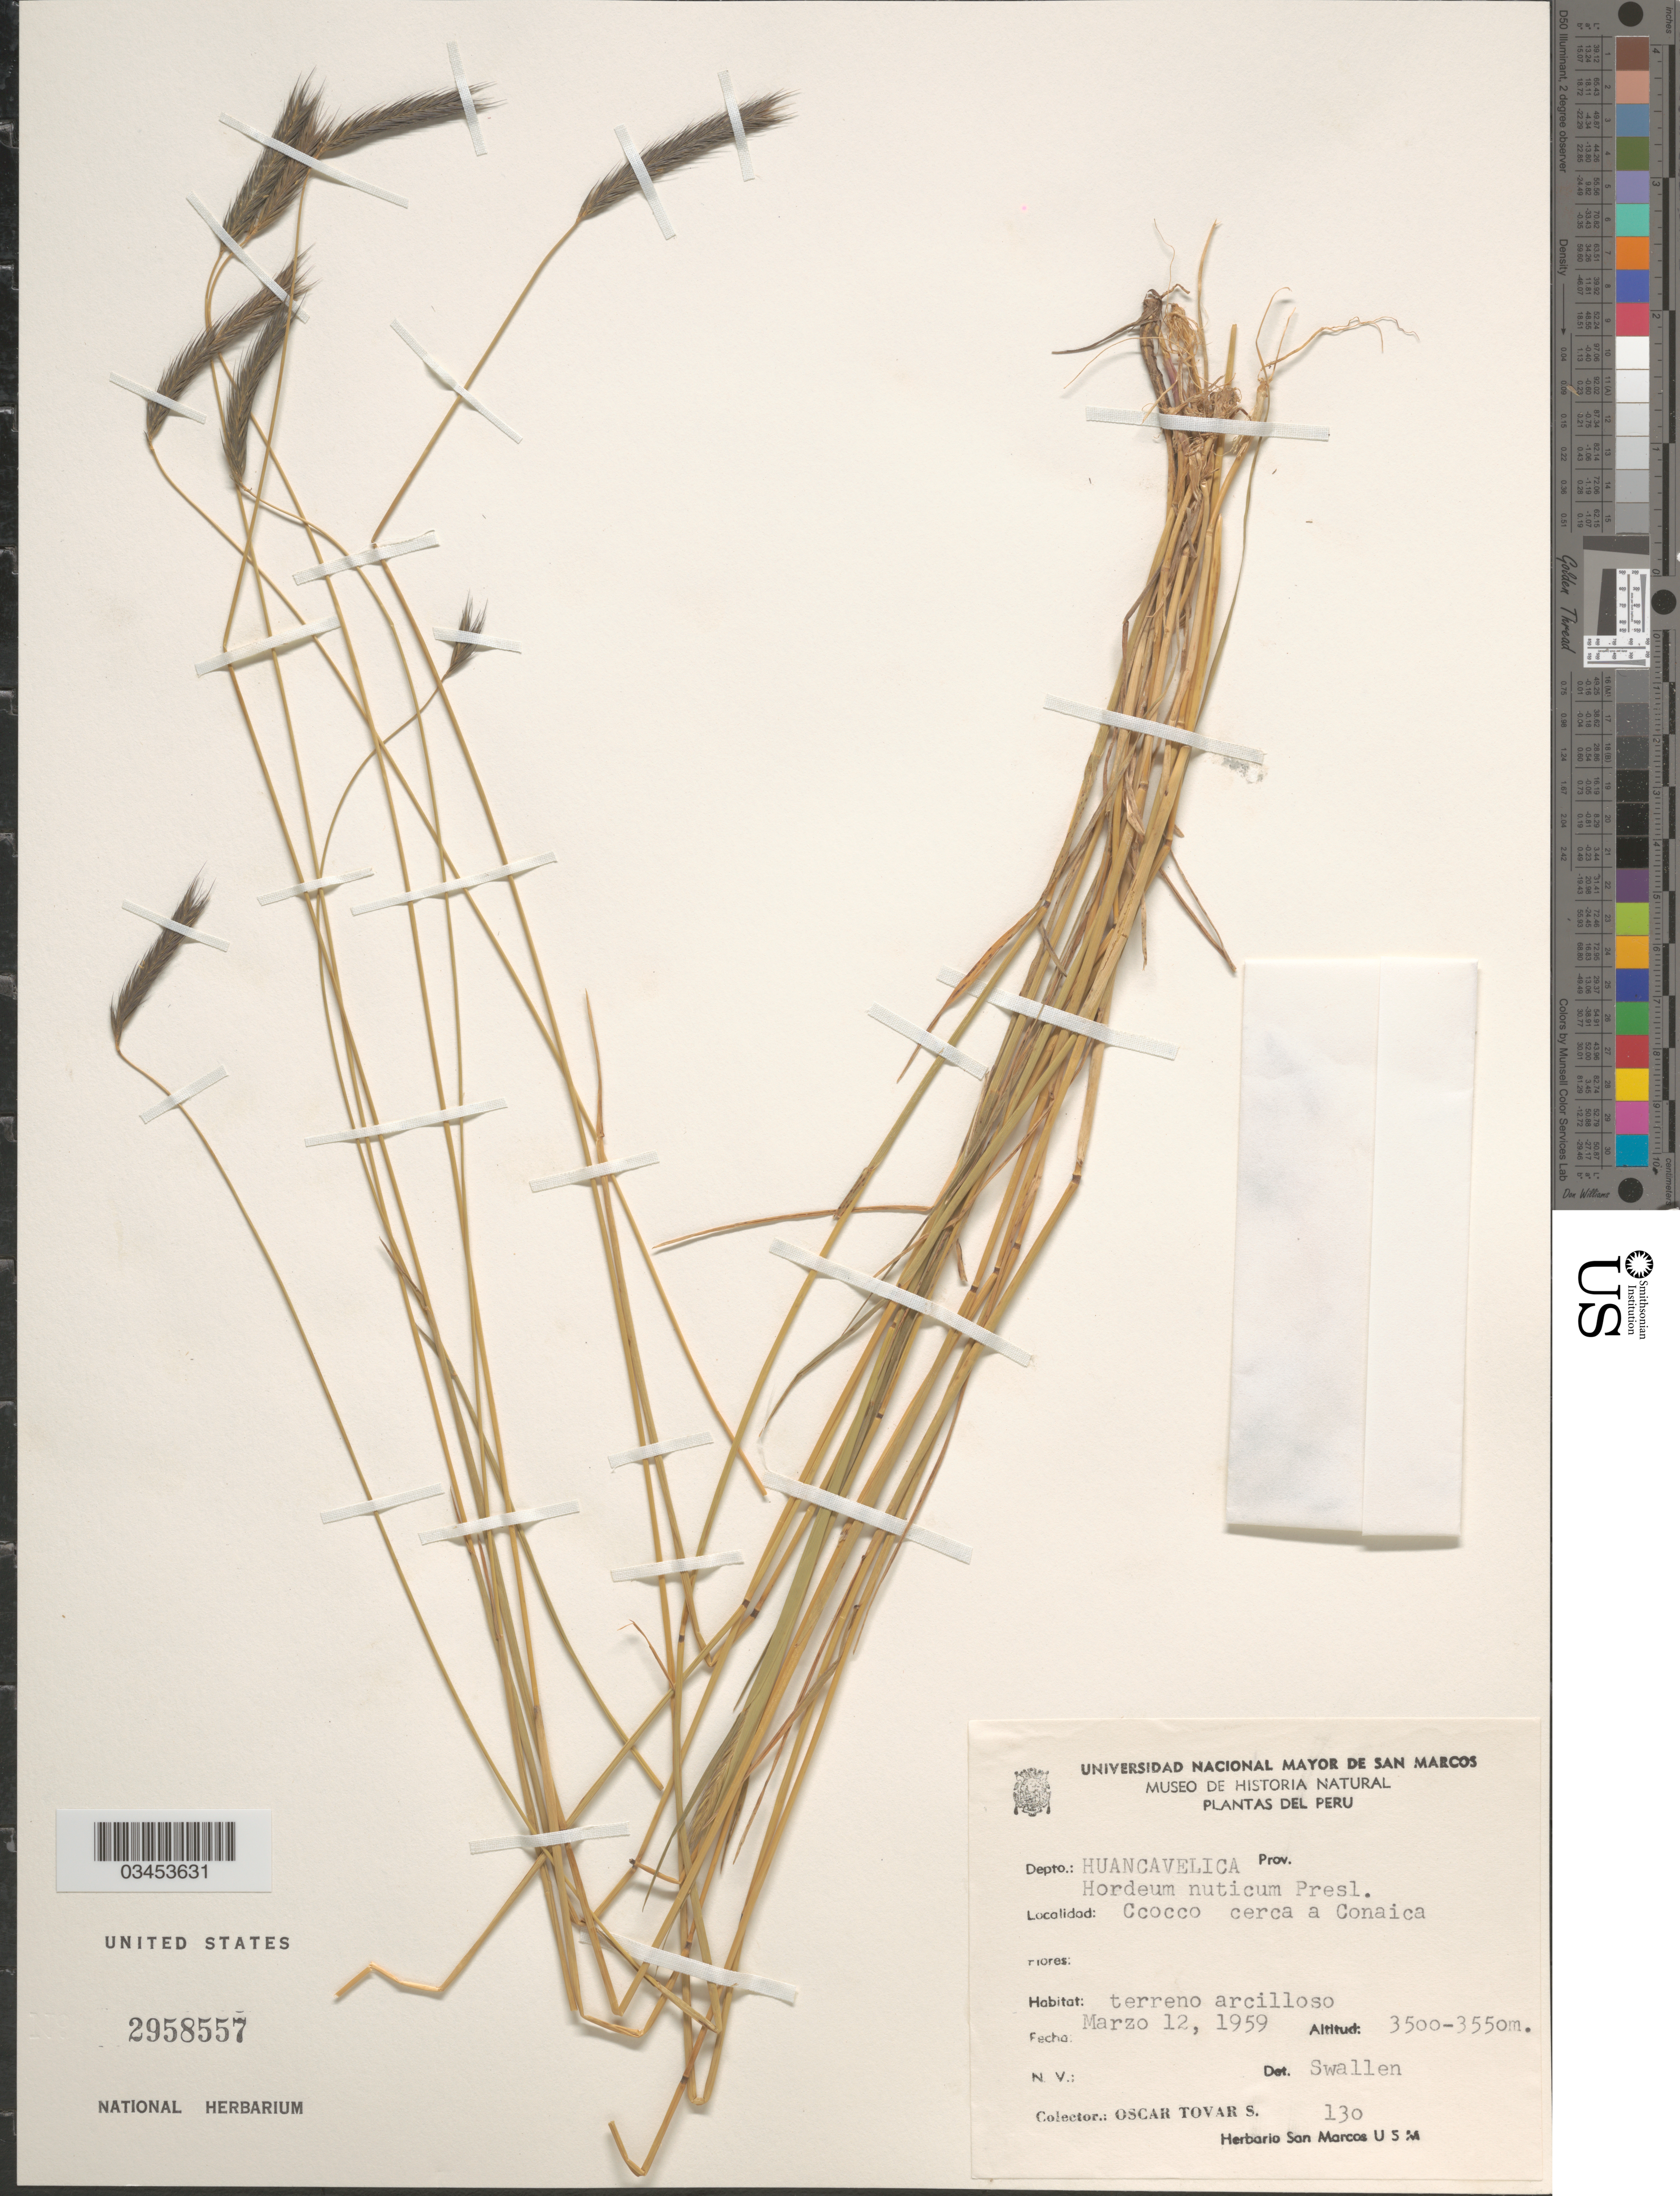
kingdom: Plantae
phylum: Tracheophyta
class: Liliopsida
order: Poales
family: Poaceae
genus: Hordeum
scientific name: Hordeum muticum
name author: J. Presl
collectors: Ó. Tovar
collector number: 130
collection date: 1959-03-12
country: Peru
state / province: Huancavelica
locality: Depto.: Huancavelica. CCocco cerca a Conaica.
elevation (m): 3500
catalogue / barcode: US 2958557